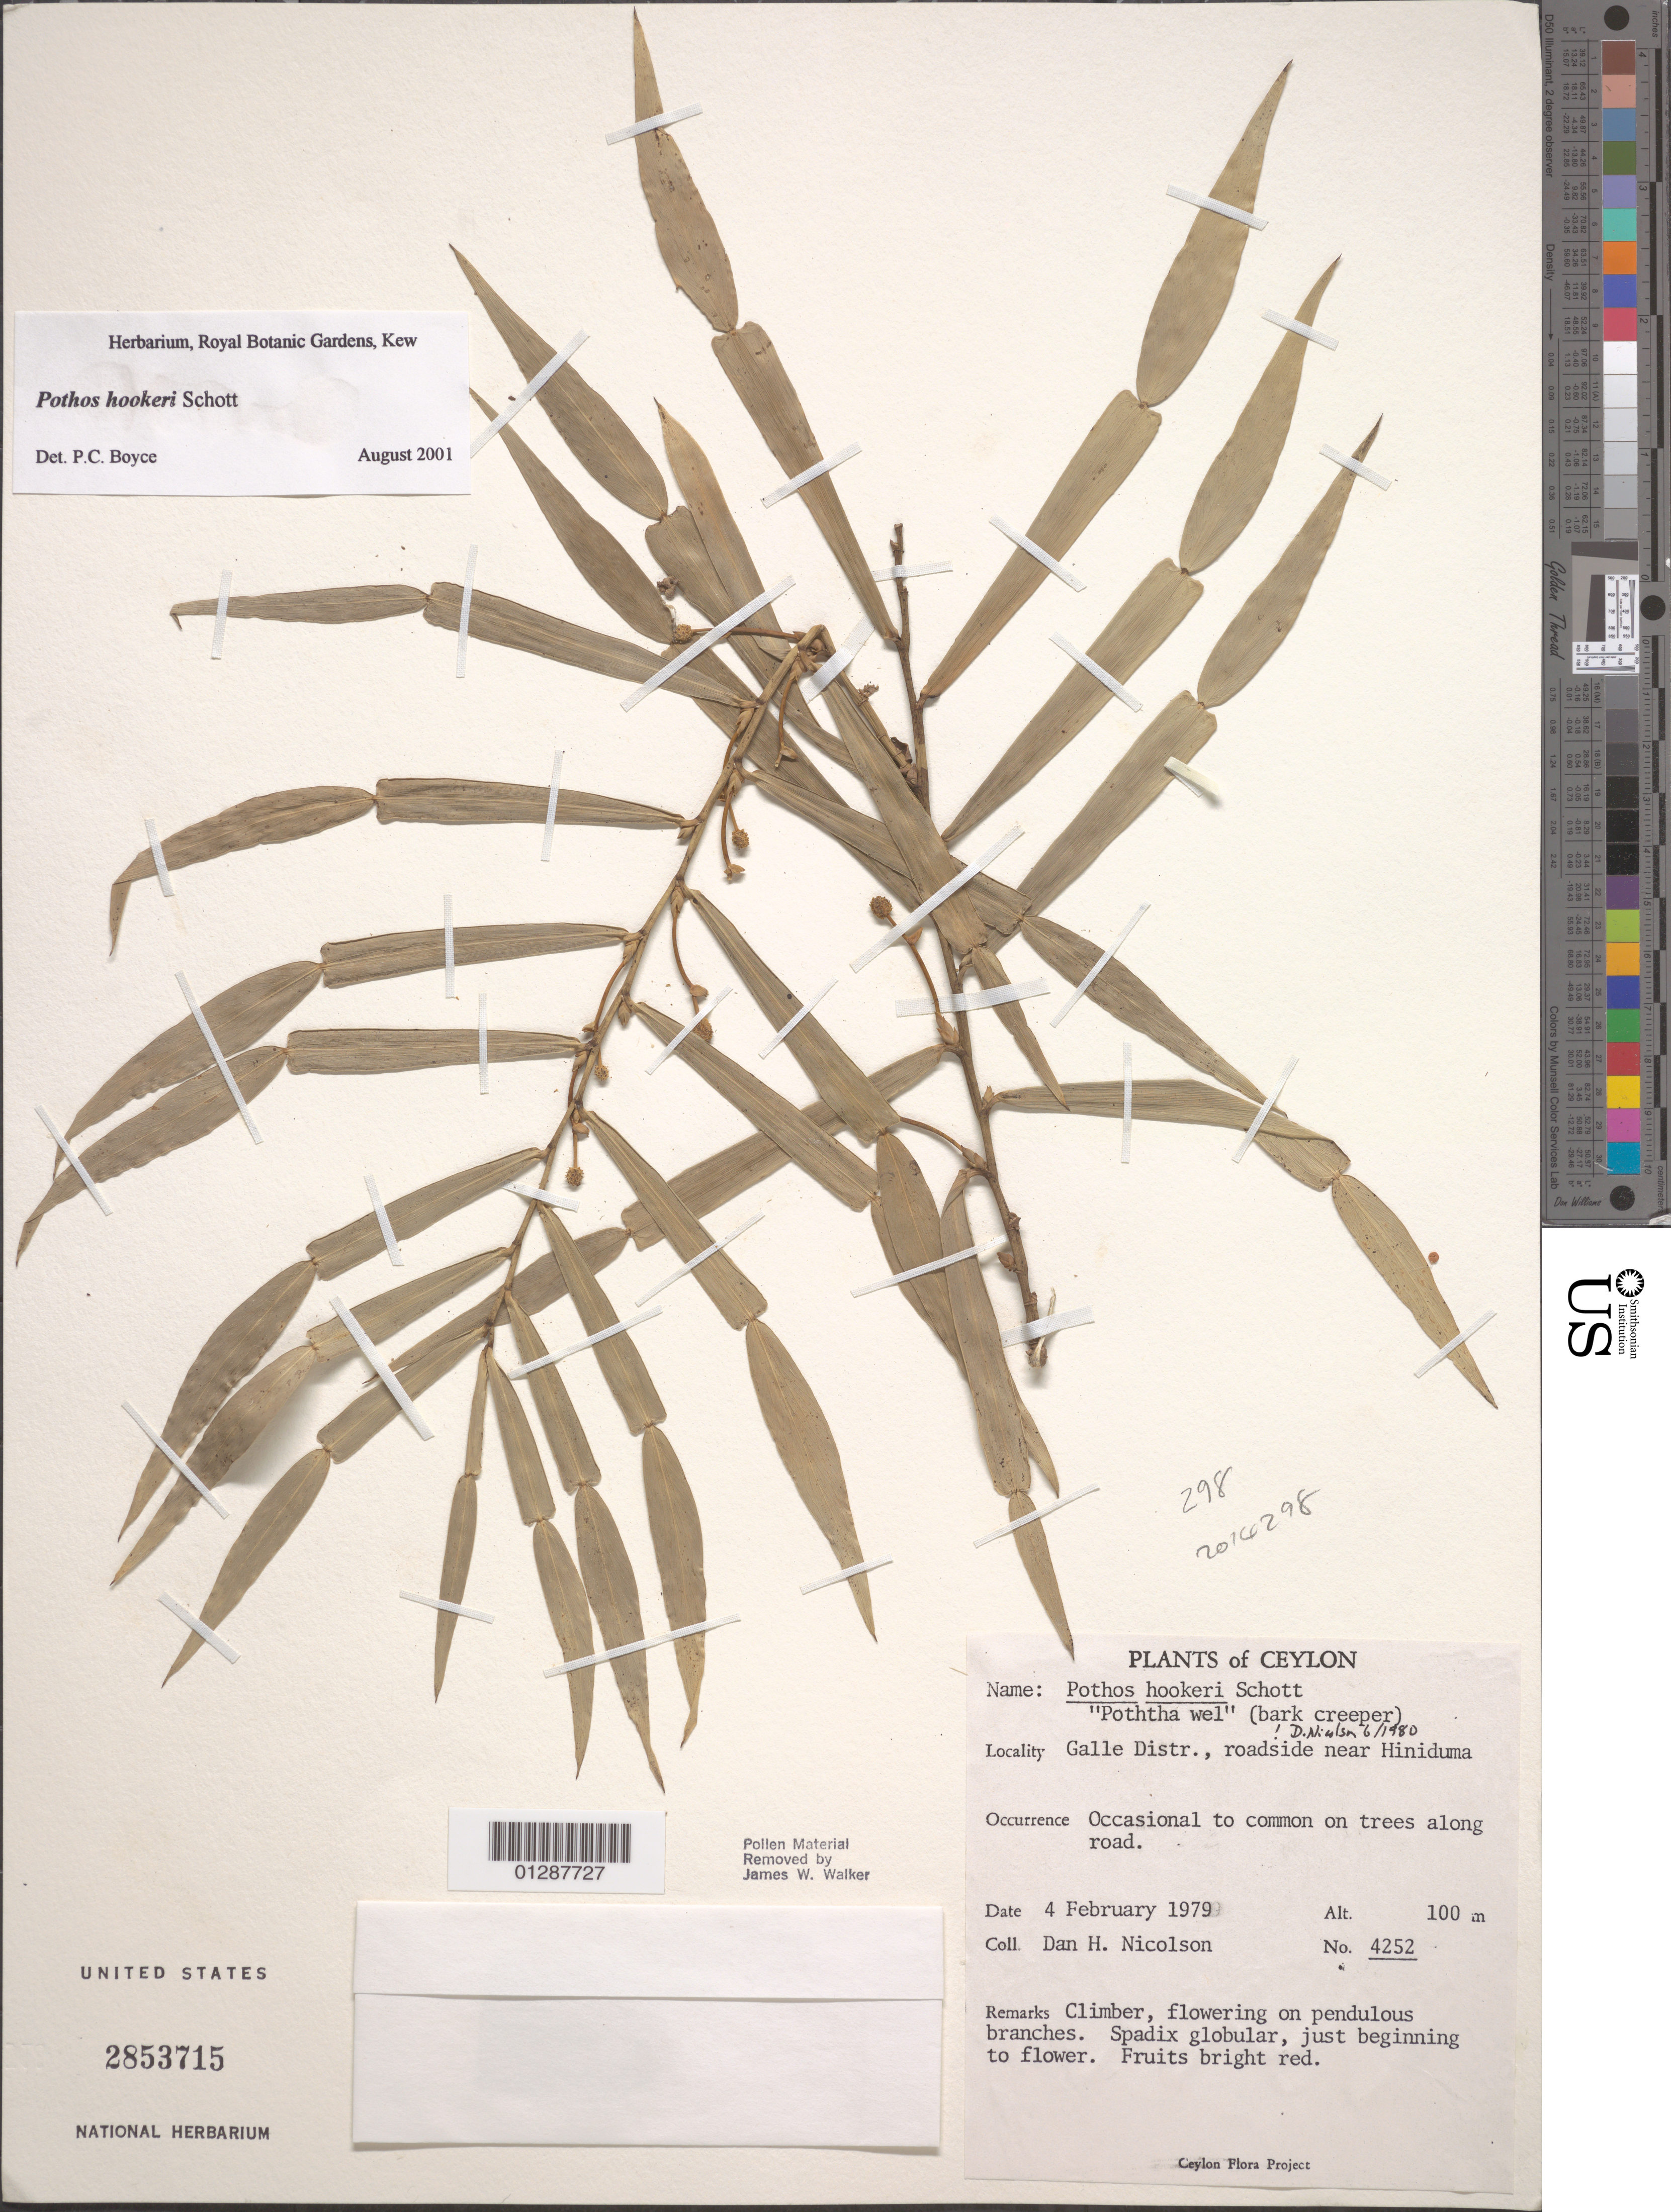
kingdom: Plantae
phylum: Tracheophyta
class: Liliopsida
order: Alismatales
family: Araceae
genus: Pothos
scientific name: Pothos hookeri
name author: Schott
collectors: D. H. Nicolson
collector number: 4252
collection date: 1979-02-04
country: Sri Lanka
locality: Ceylon. Galle Distr., roadside near Hiniduma.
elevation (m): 100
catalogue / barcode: US 2853715